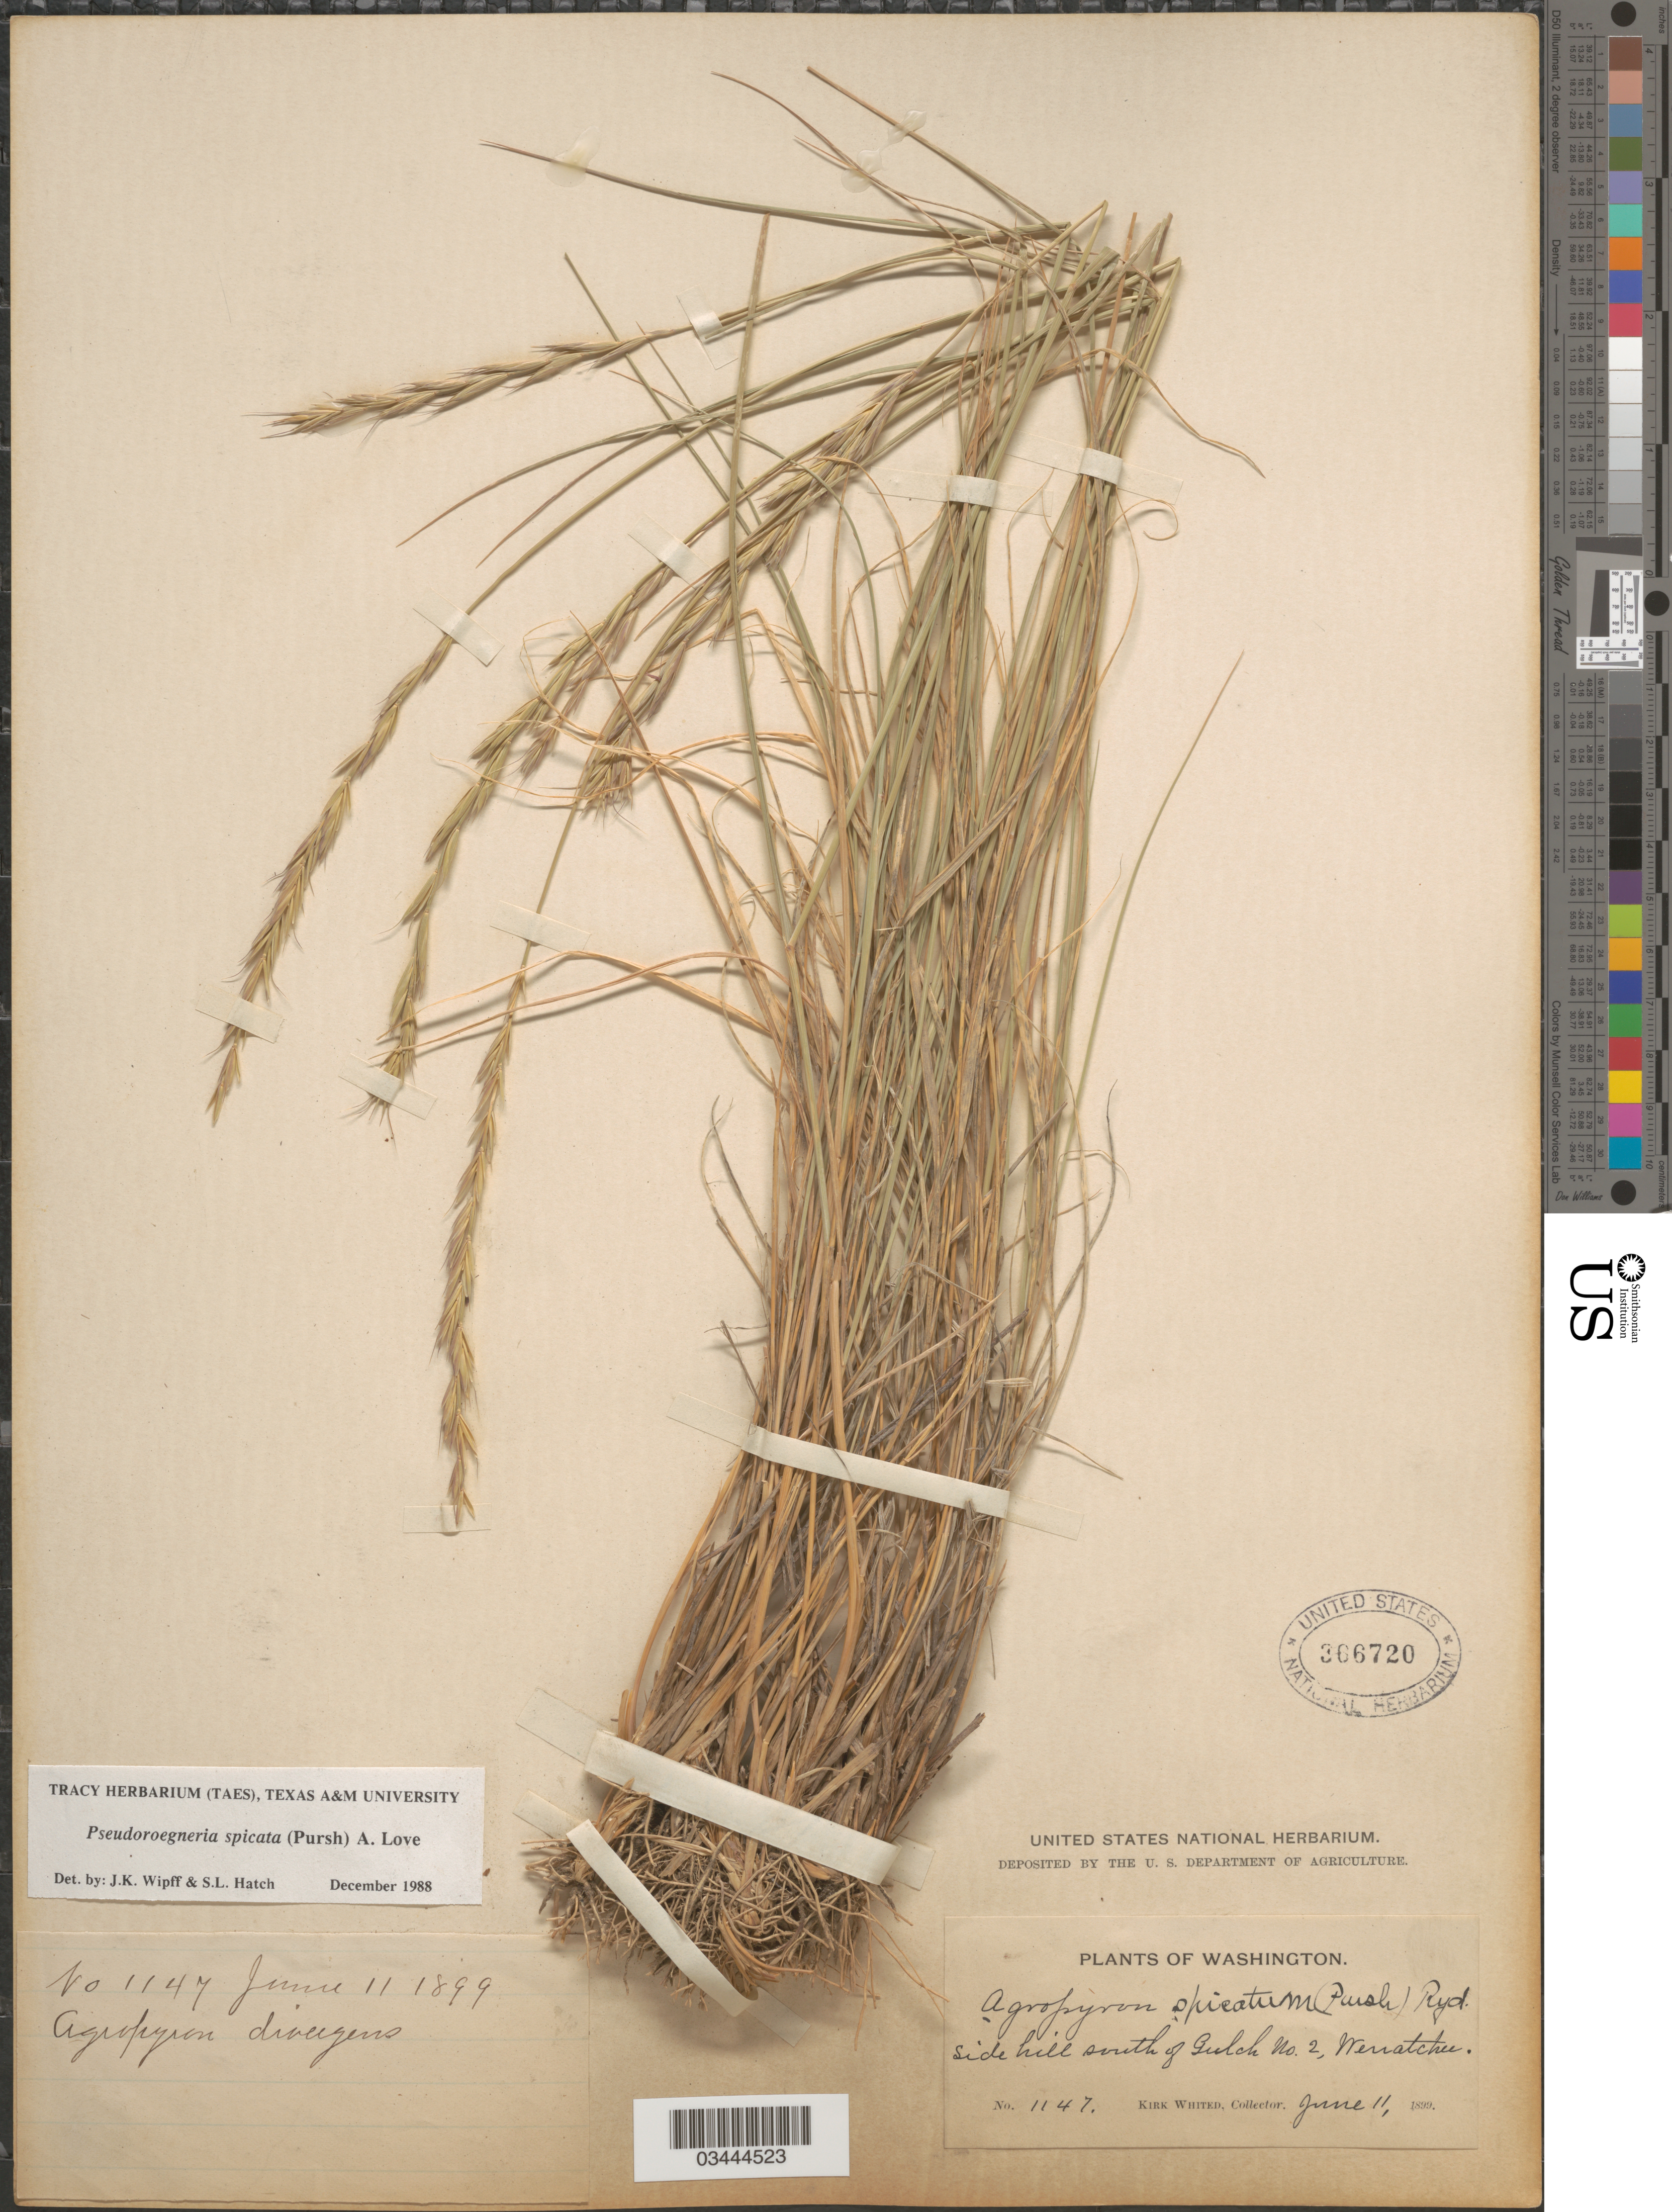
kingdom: Plantae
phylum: Tracheophyta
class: Liliopsida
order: Poales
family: Poaceae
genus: Pseudoroegneria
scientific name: Pseudoroegneria spicata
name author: (Pursh) Á. Löve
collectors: K. Whited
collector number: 1147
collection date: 1899-06-11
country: United States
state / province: Washington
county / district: Chelan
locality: Side hill south of Gulch No. 2, Wenatchee.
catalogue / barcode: US 366720